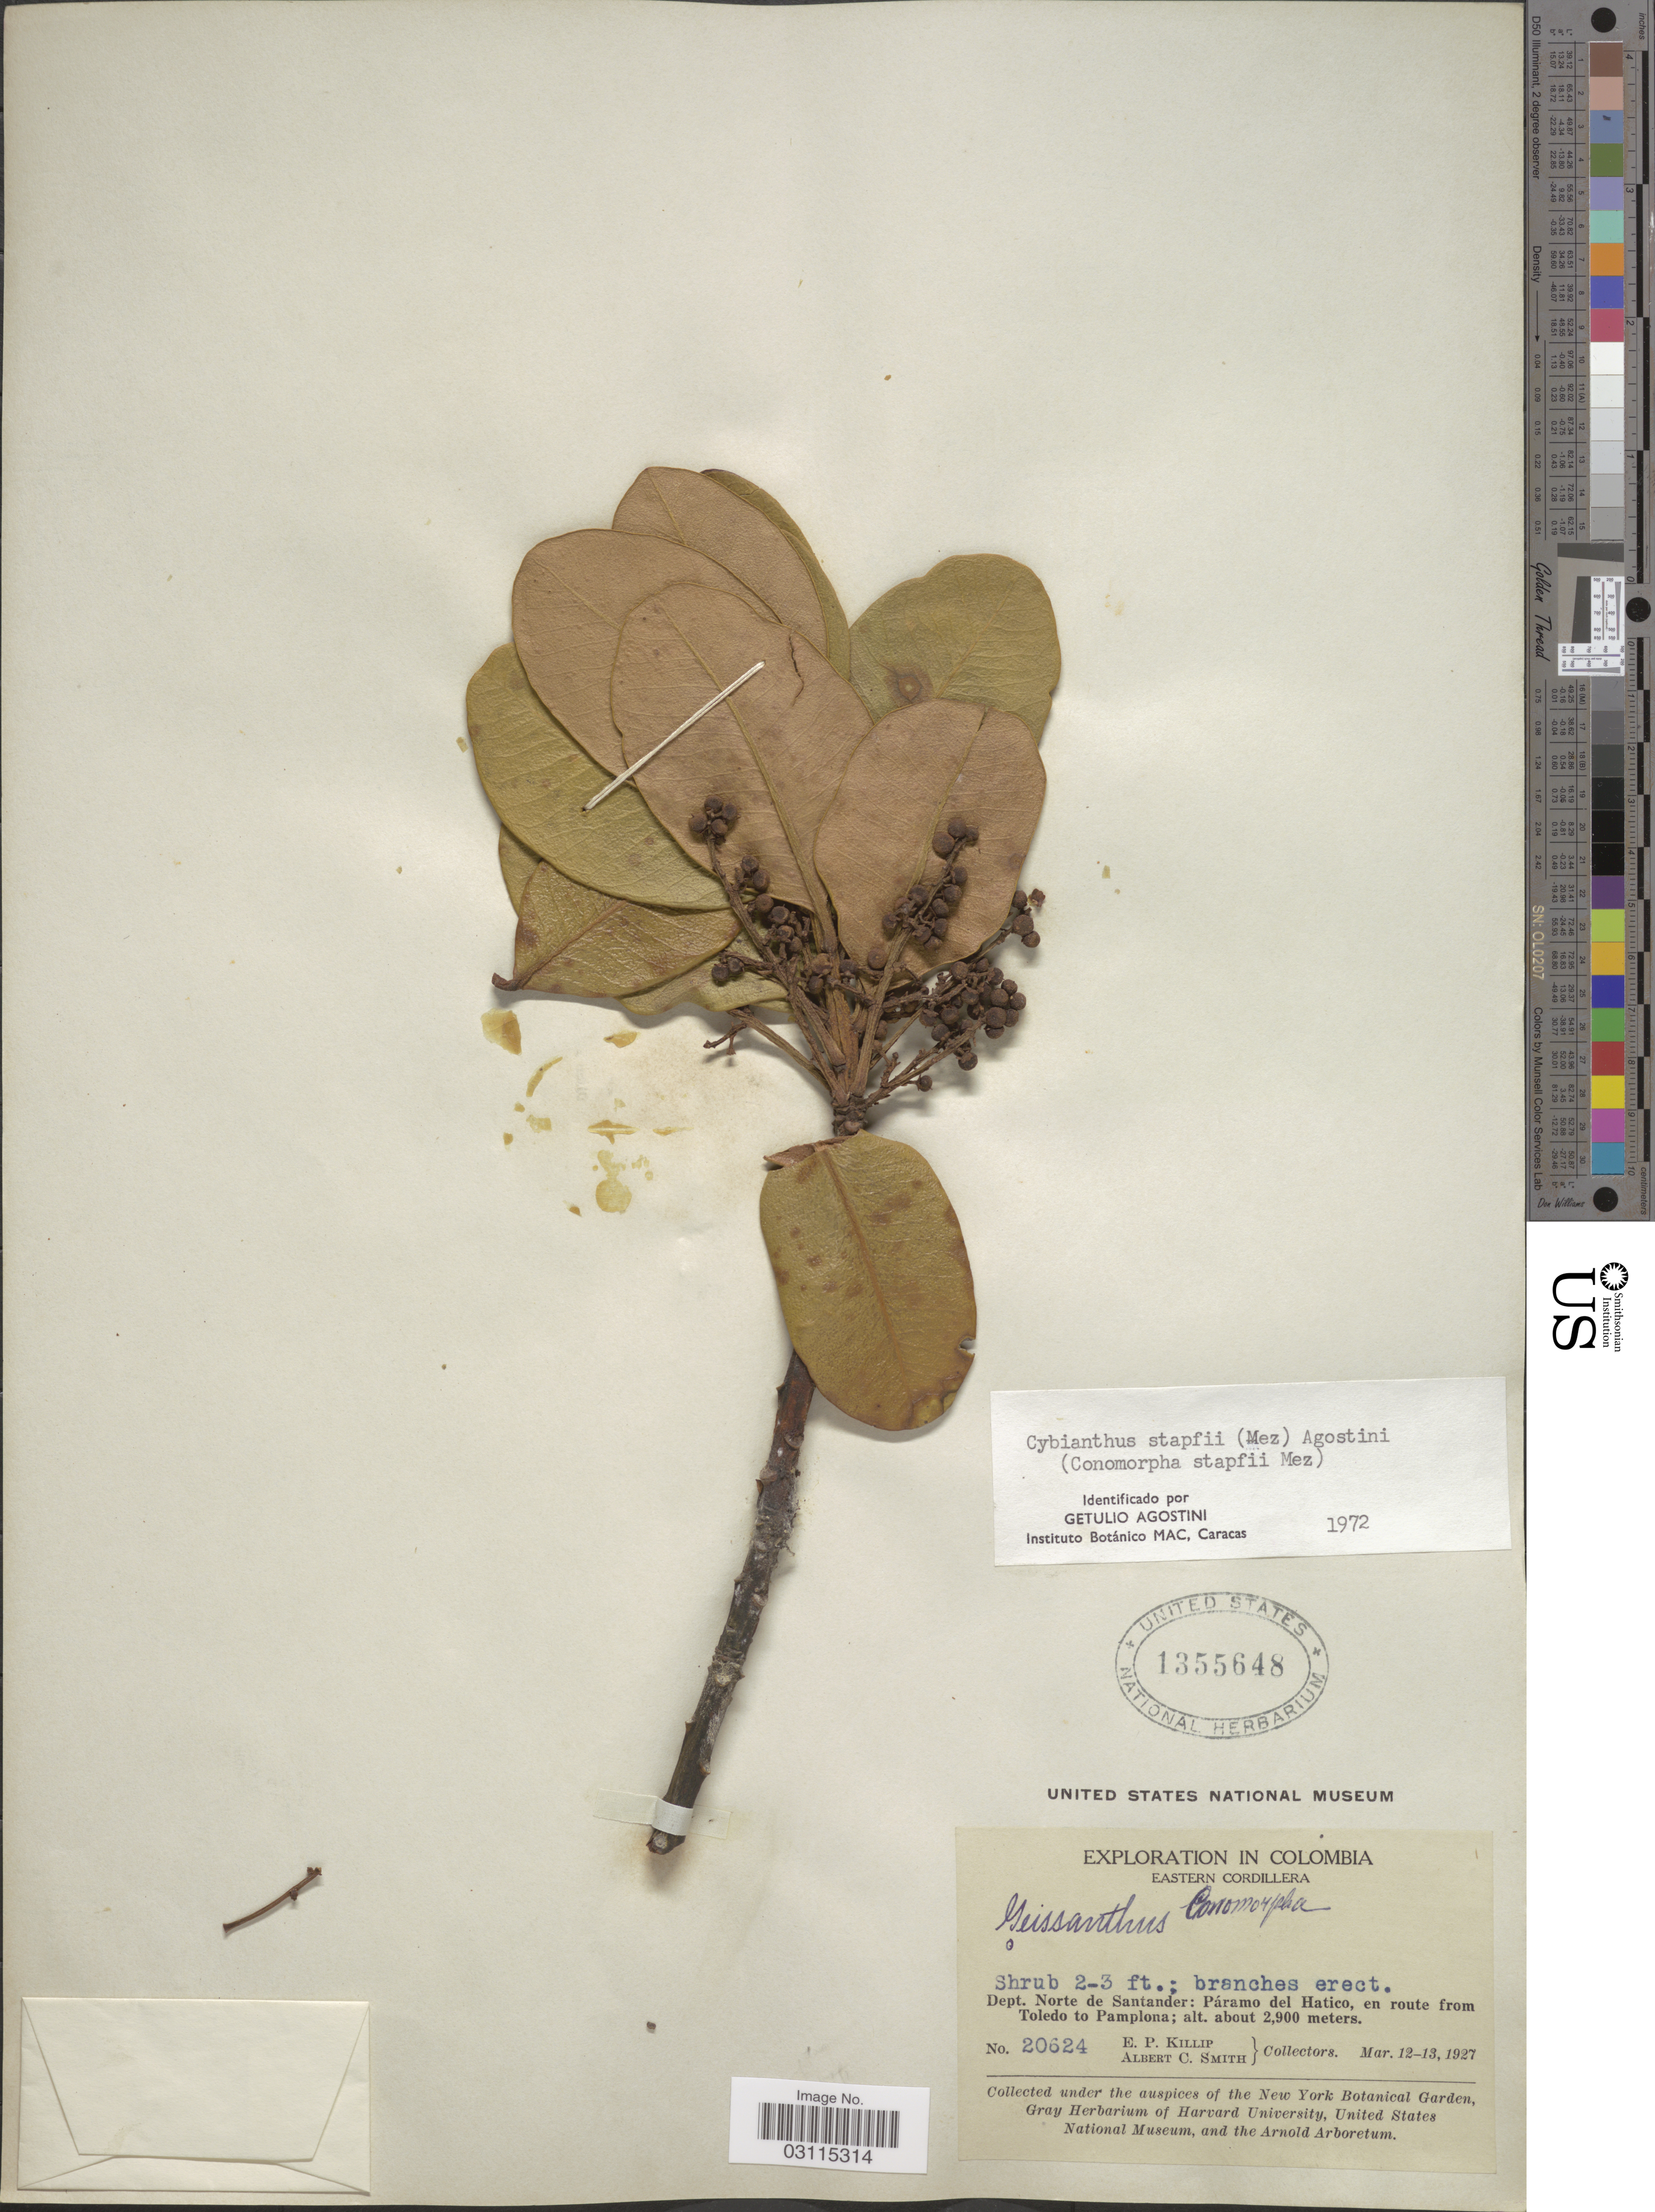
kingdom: Plantae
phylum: Tracheophyta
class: Magnoliopsida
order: Ericales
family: Primulaceae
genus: Cybianthus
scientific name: Cybianthus stapfii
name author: (Mez) G. Agostini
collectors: E. P. Killip & A. C. Smith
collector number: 20624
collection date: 1927-03-12/1927-03-13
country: Colombia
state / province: Norte de Santander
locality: Eastern Cordillera, Dept. Norte de Santander: Páramo de Hatico, en route from Toledo to Pamplona.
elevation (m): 2900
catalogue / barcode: US 1355648